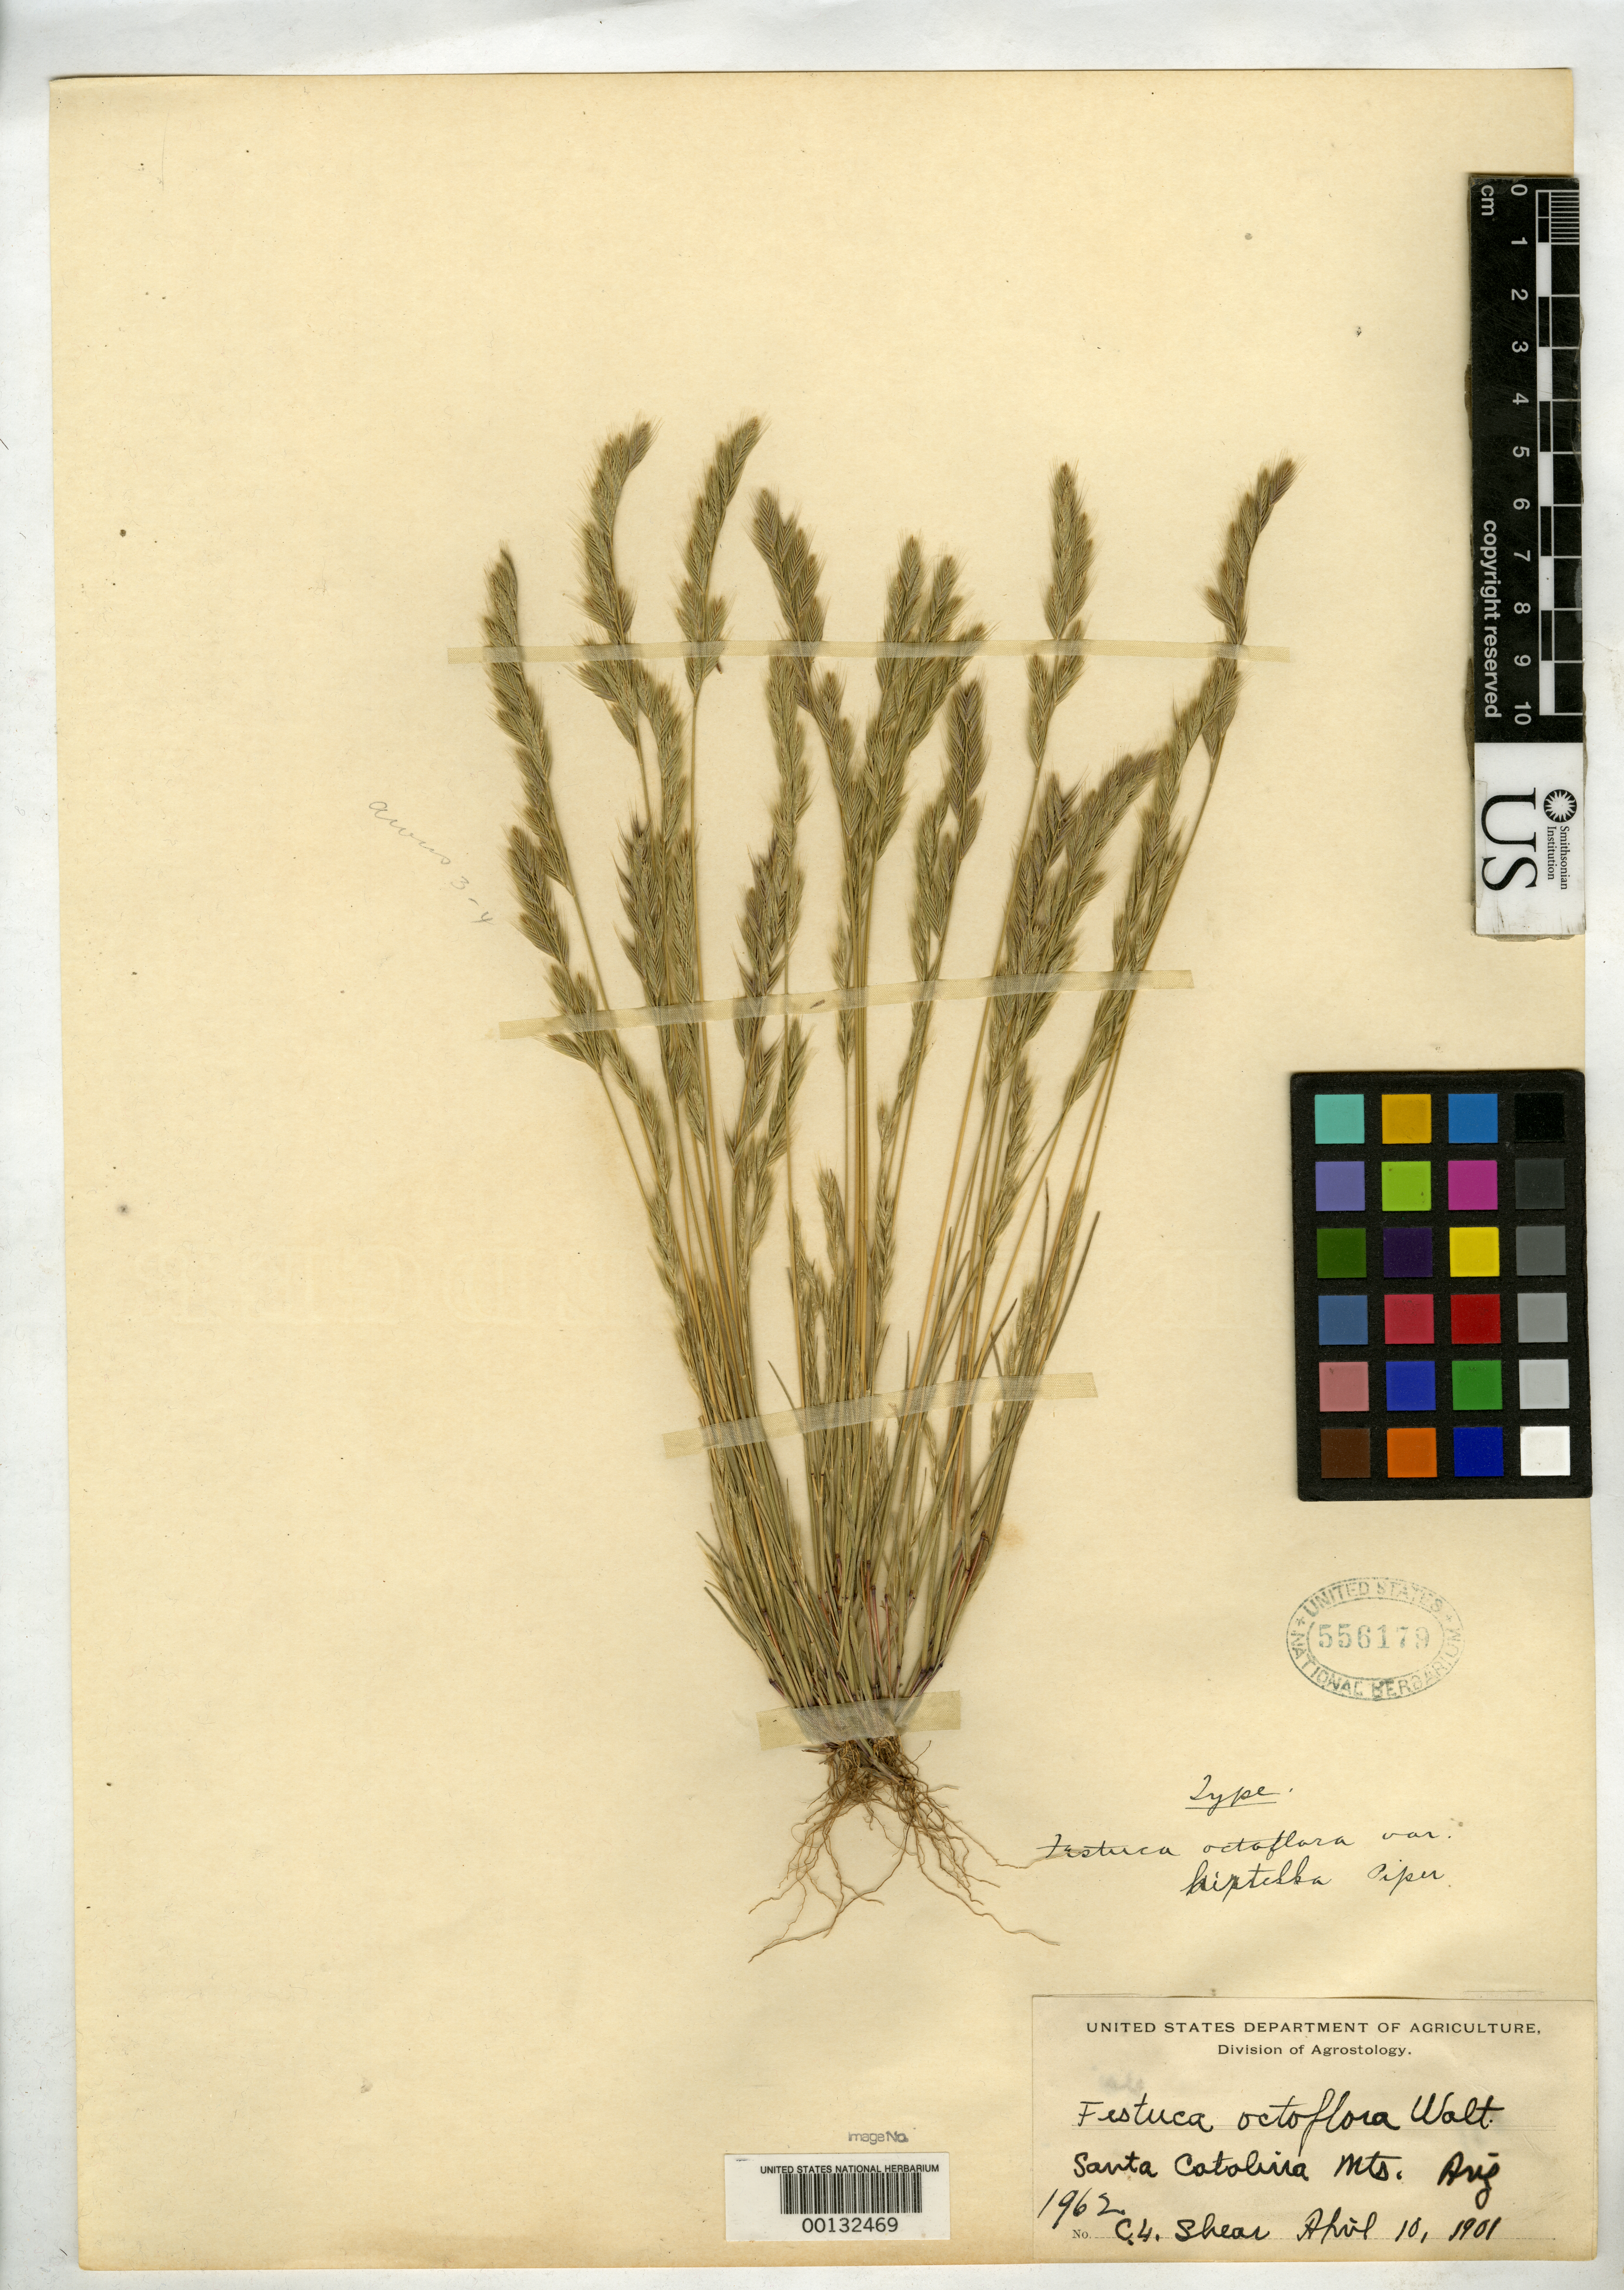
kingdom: Plantae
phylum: Tracheophyta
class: Liliopsida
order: Poales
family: Poaceae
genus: Festuca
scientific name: Festuca octoflora var. hirtella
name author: Piper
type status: Holotype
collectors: C. L. Shear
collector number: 1962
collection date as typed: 10 Apr 1901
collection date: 1901-04-10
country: United States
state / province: Arizona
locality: Santa Catalina.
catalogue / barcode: US 556179